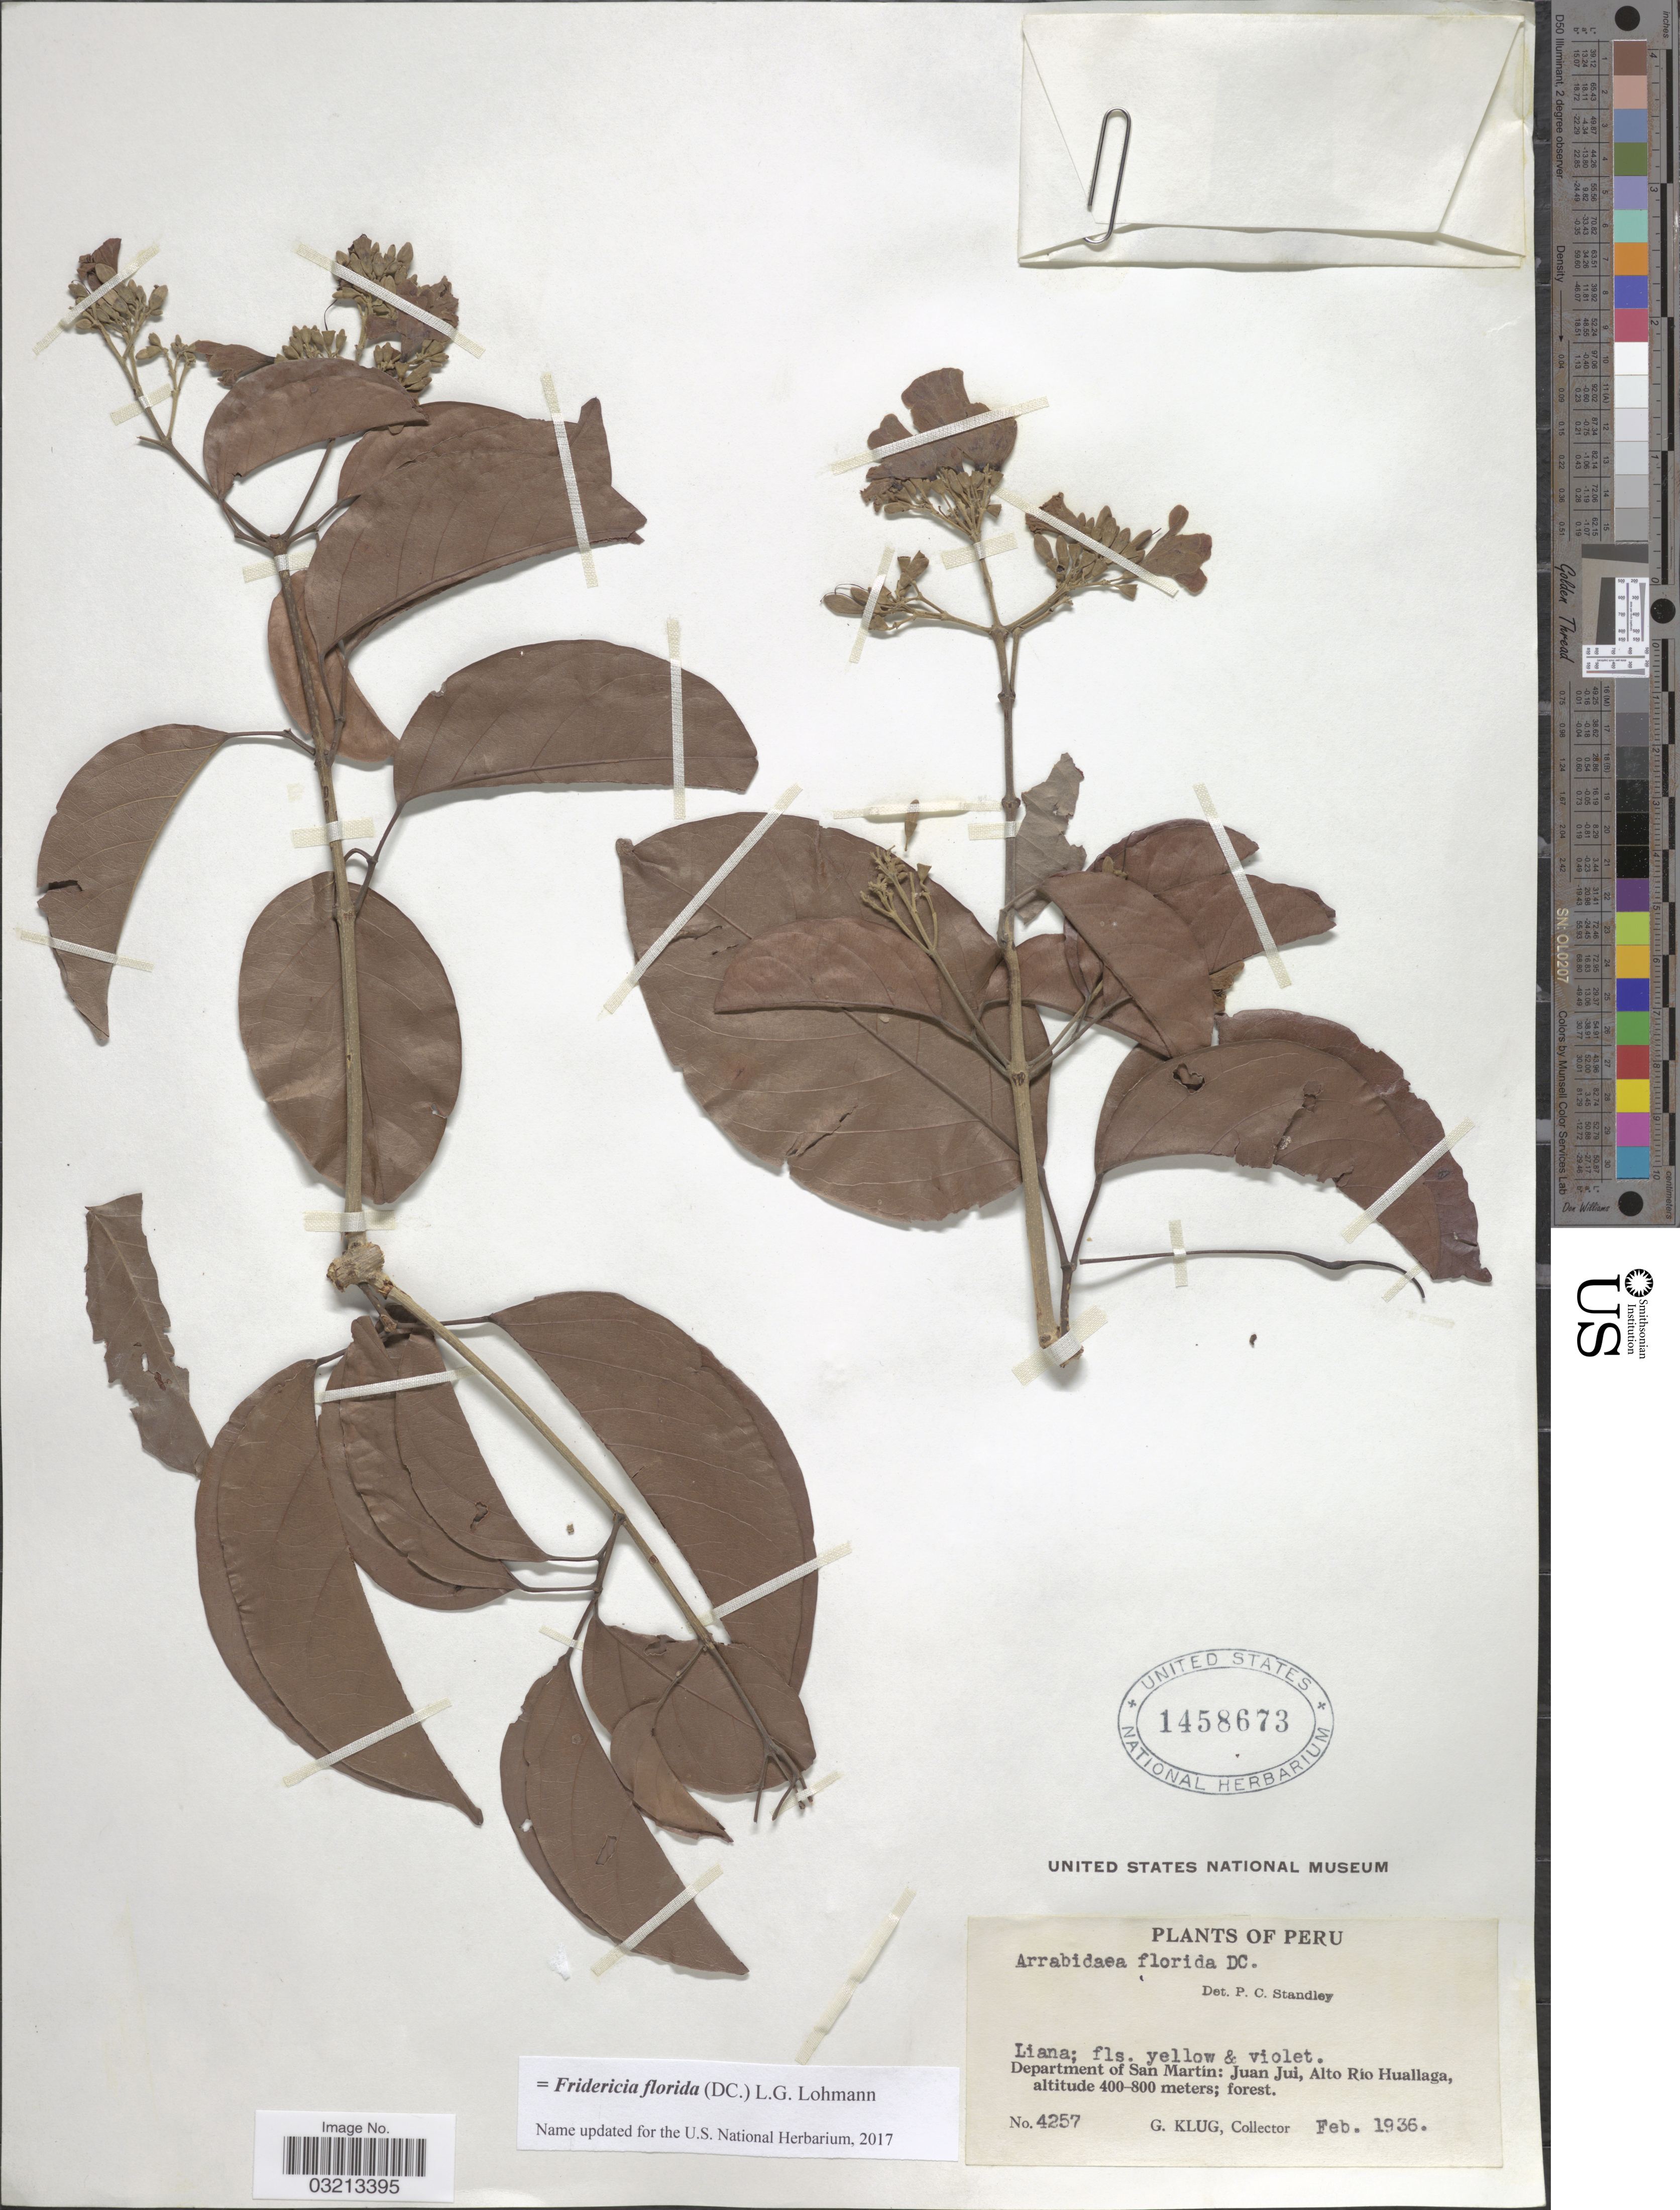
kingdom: Plantae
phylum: Tracheophyta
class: Magnoliopsida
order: Lamiales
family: Bignoniaceae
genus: Fridericia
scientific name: Fridericia florida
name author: (DC.) L.G. Lohmann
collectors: G. Klug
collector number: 4257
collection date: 1936-02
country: Peru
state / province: San Martín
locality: Department of San Martín: Juan Jui, Alto Rio Huallaga.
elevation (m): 400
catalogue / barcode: US 1458673